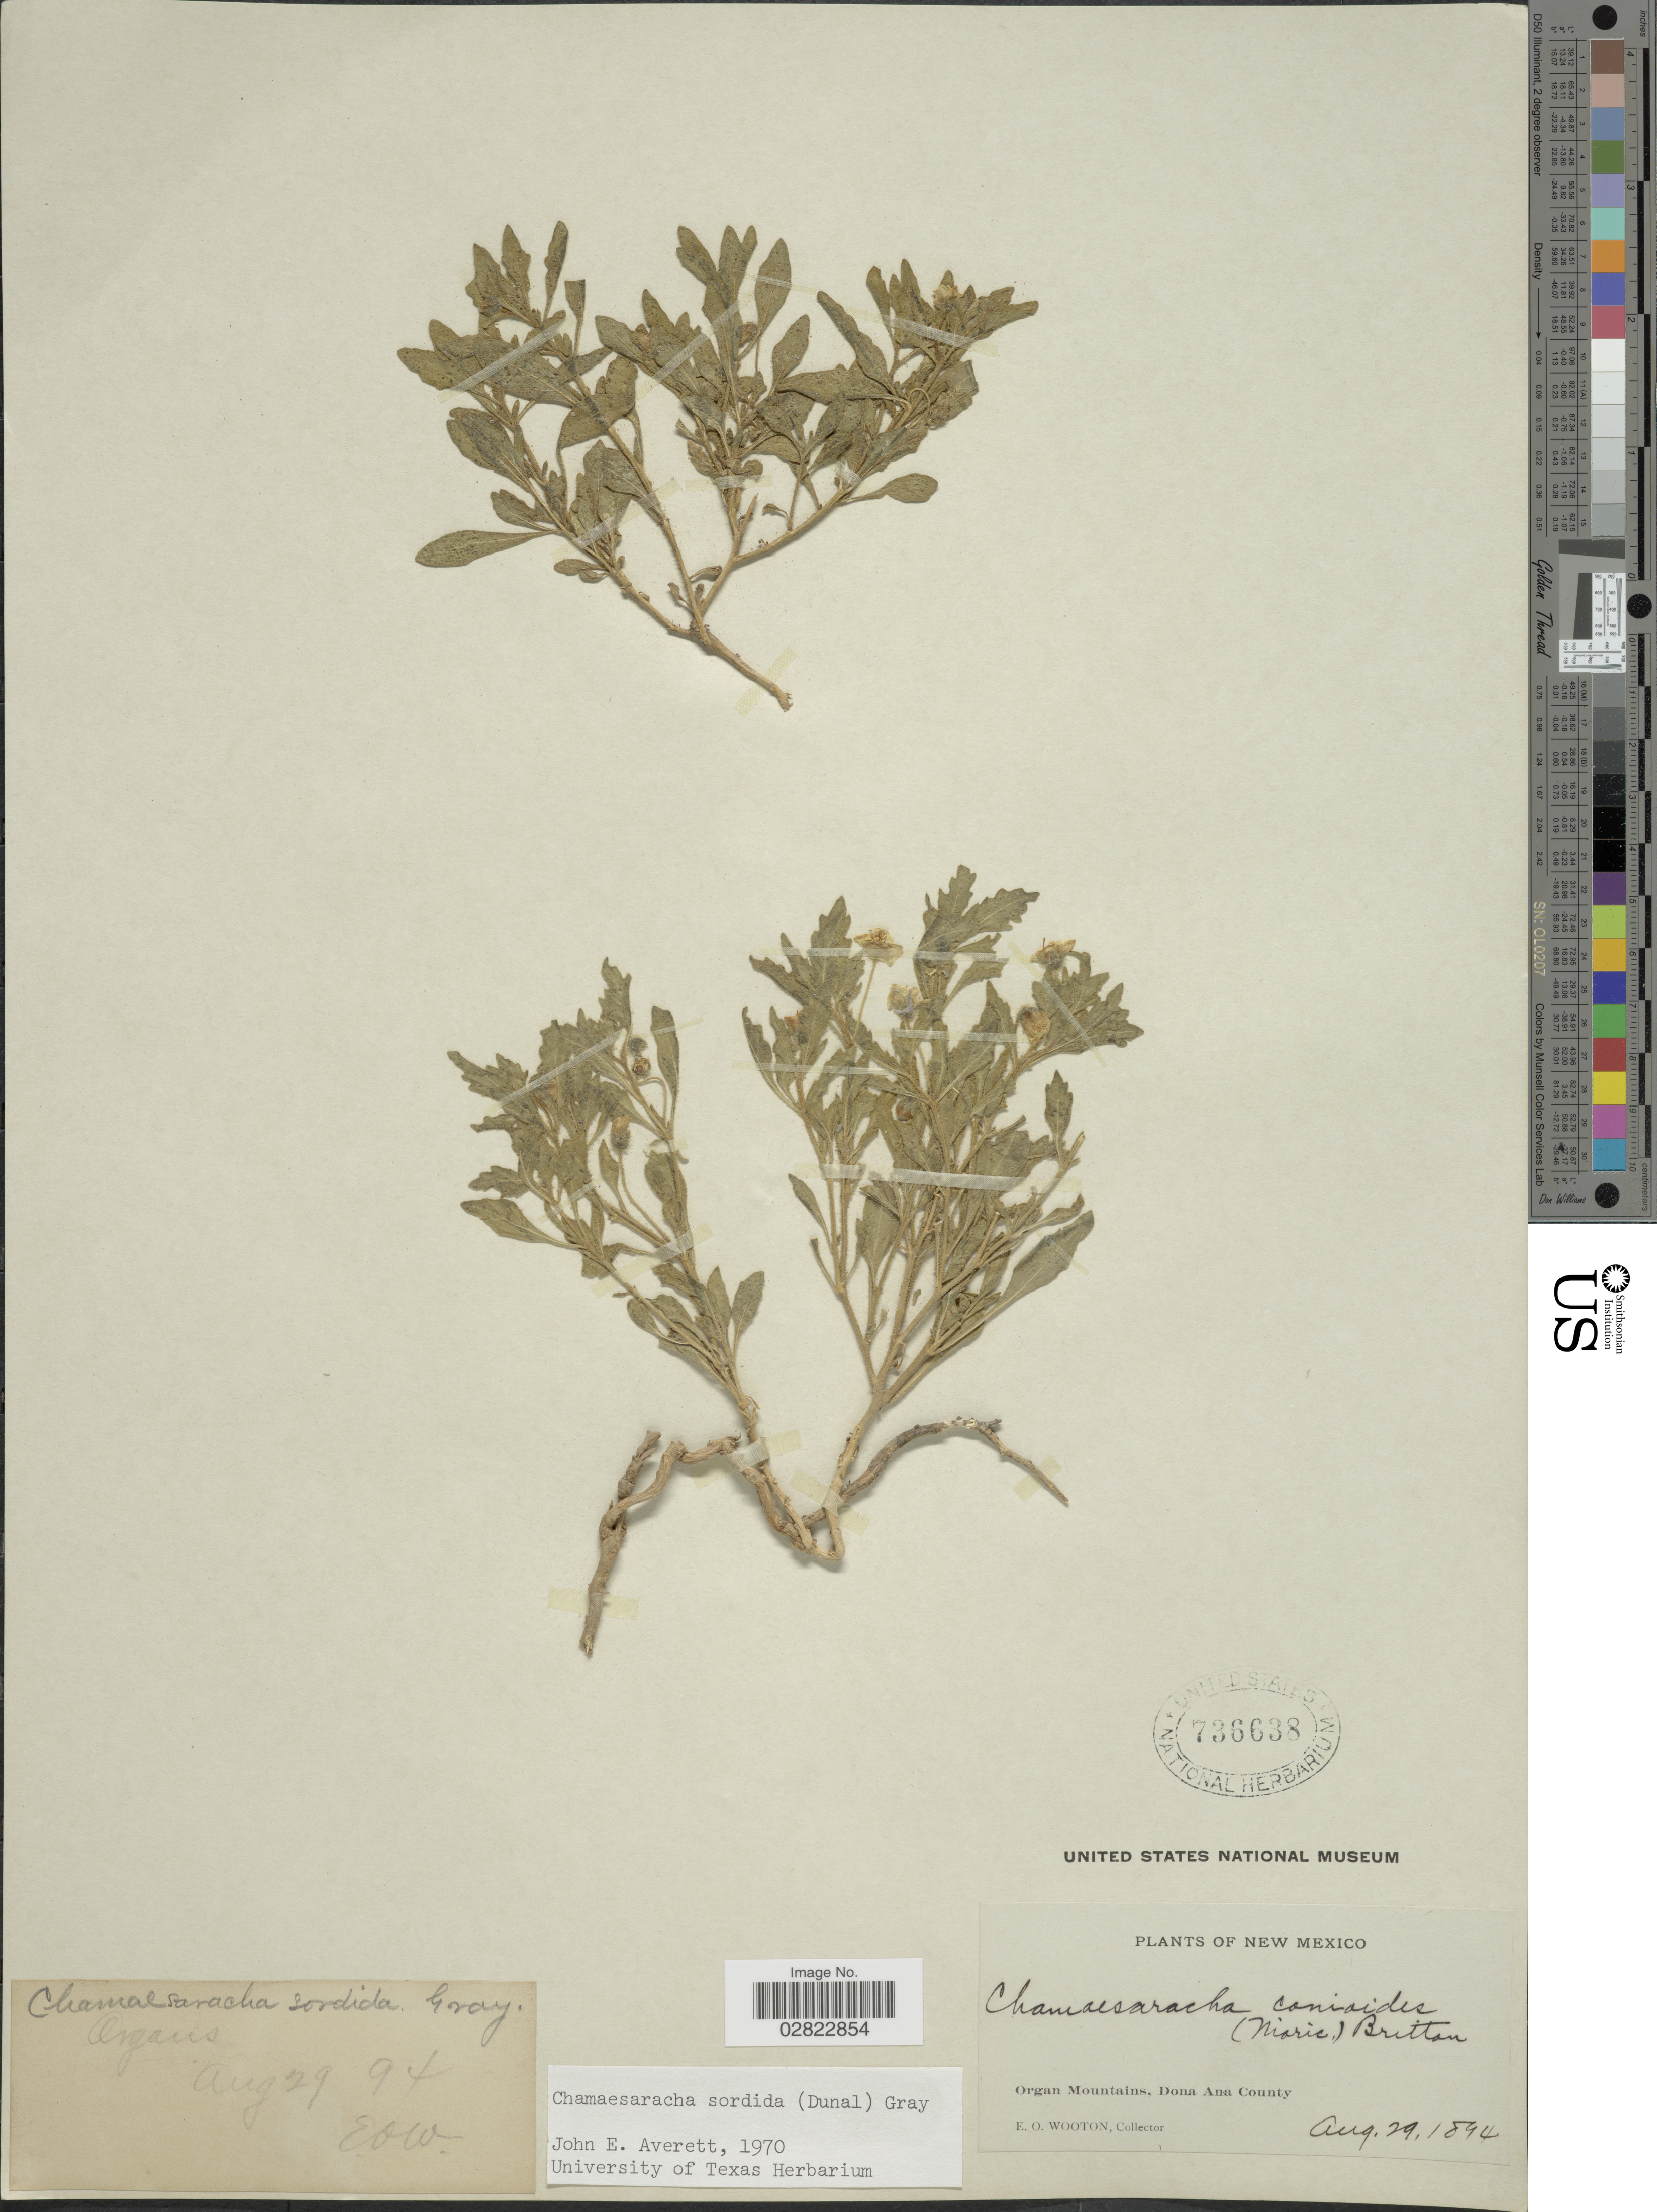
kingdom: Plantae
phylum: Tracheophyta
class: Magnoliopsida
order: Solanales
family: Solanaceae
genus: Chamaesaracha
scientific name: Chamaesaracha sordida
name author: (Dunal) S.F. Gray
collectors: E. O. Wooton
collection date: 1894-08-29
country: United States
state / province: New Mexico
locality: Organ Mountains, Dona Ana County.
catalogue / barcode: US 736638